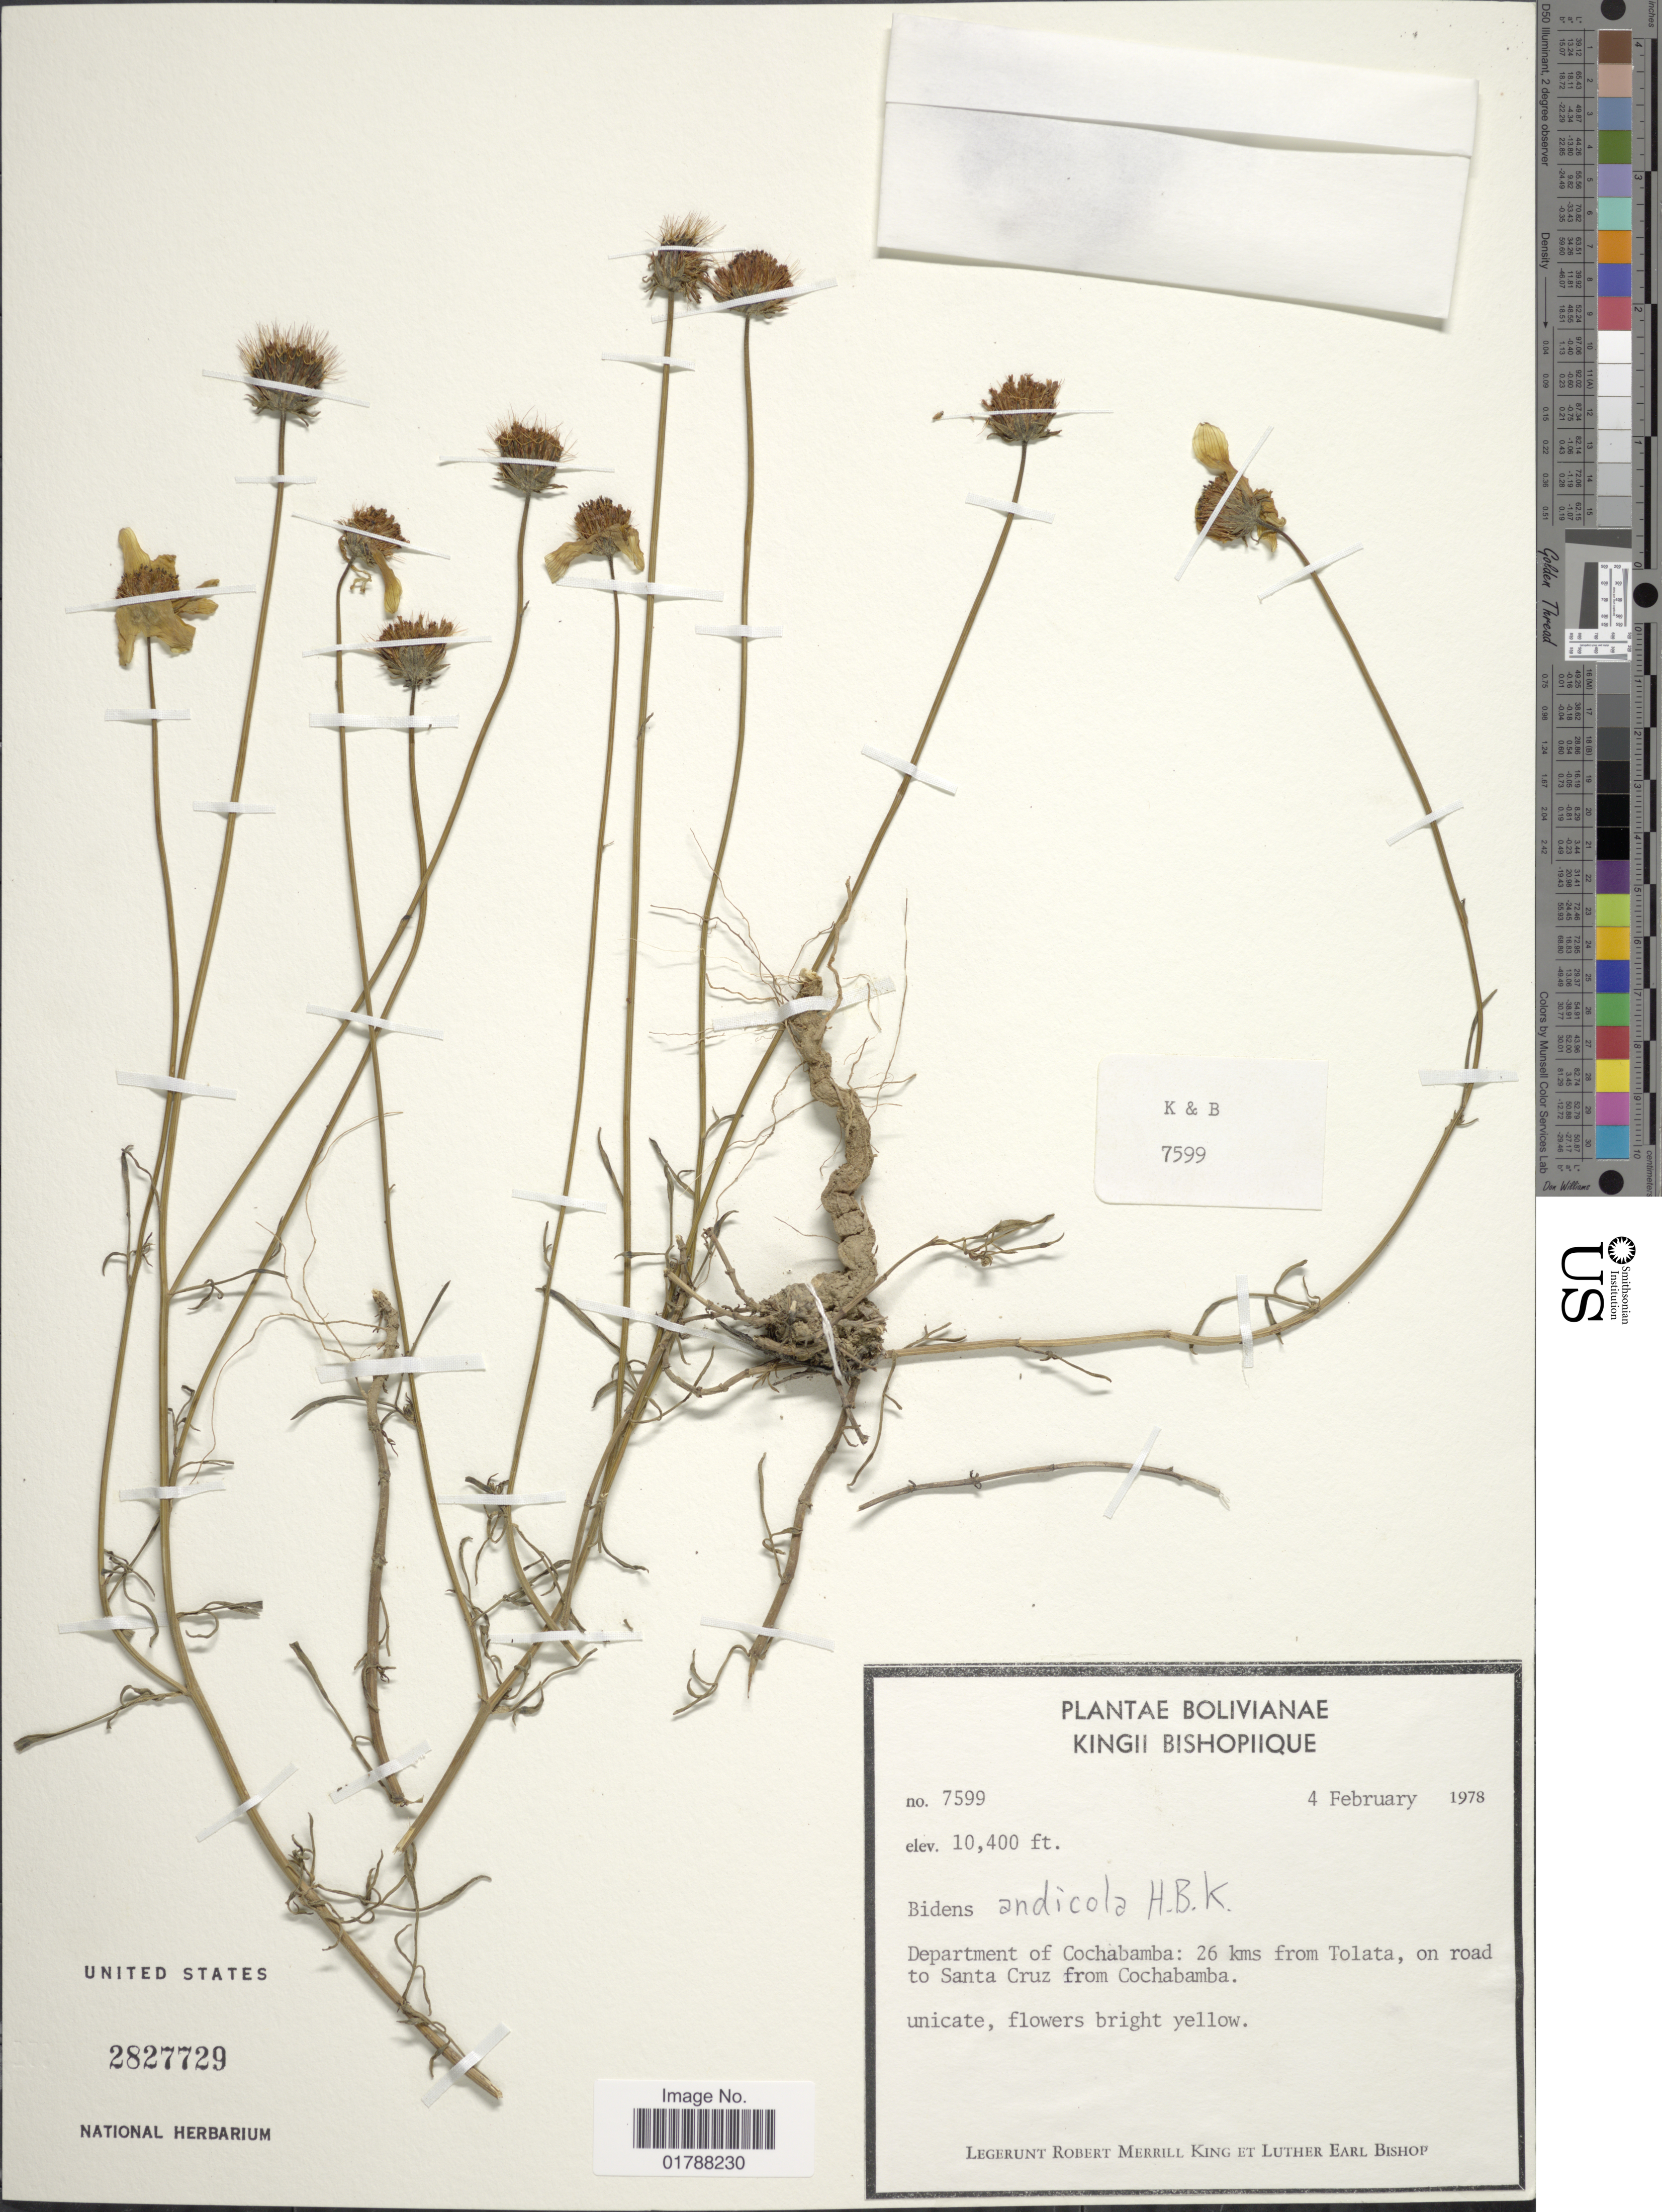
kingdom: Plantae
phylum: Tracheophyta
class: Magnoliopsida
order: Asterales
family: Asteraceae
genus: Bidens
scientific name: Bidens andicola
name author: Kunth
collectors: R. M. King & L. E. Bishop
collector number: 7599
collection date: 1978-02-04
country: Bolivia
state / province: Cochabamba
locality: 26 kms from Tolata, on road to Santa Cruz from Cochabamba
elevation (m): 3170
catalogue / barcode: US 2827729